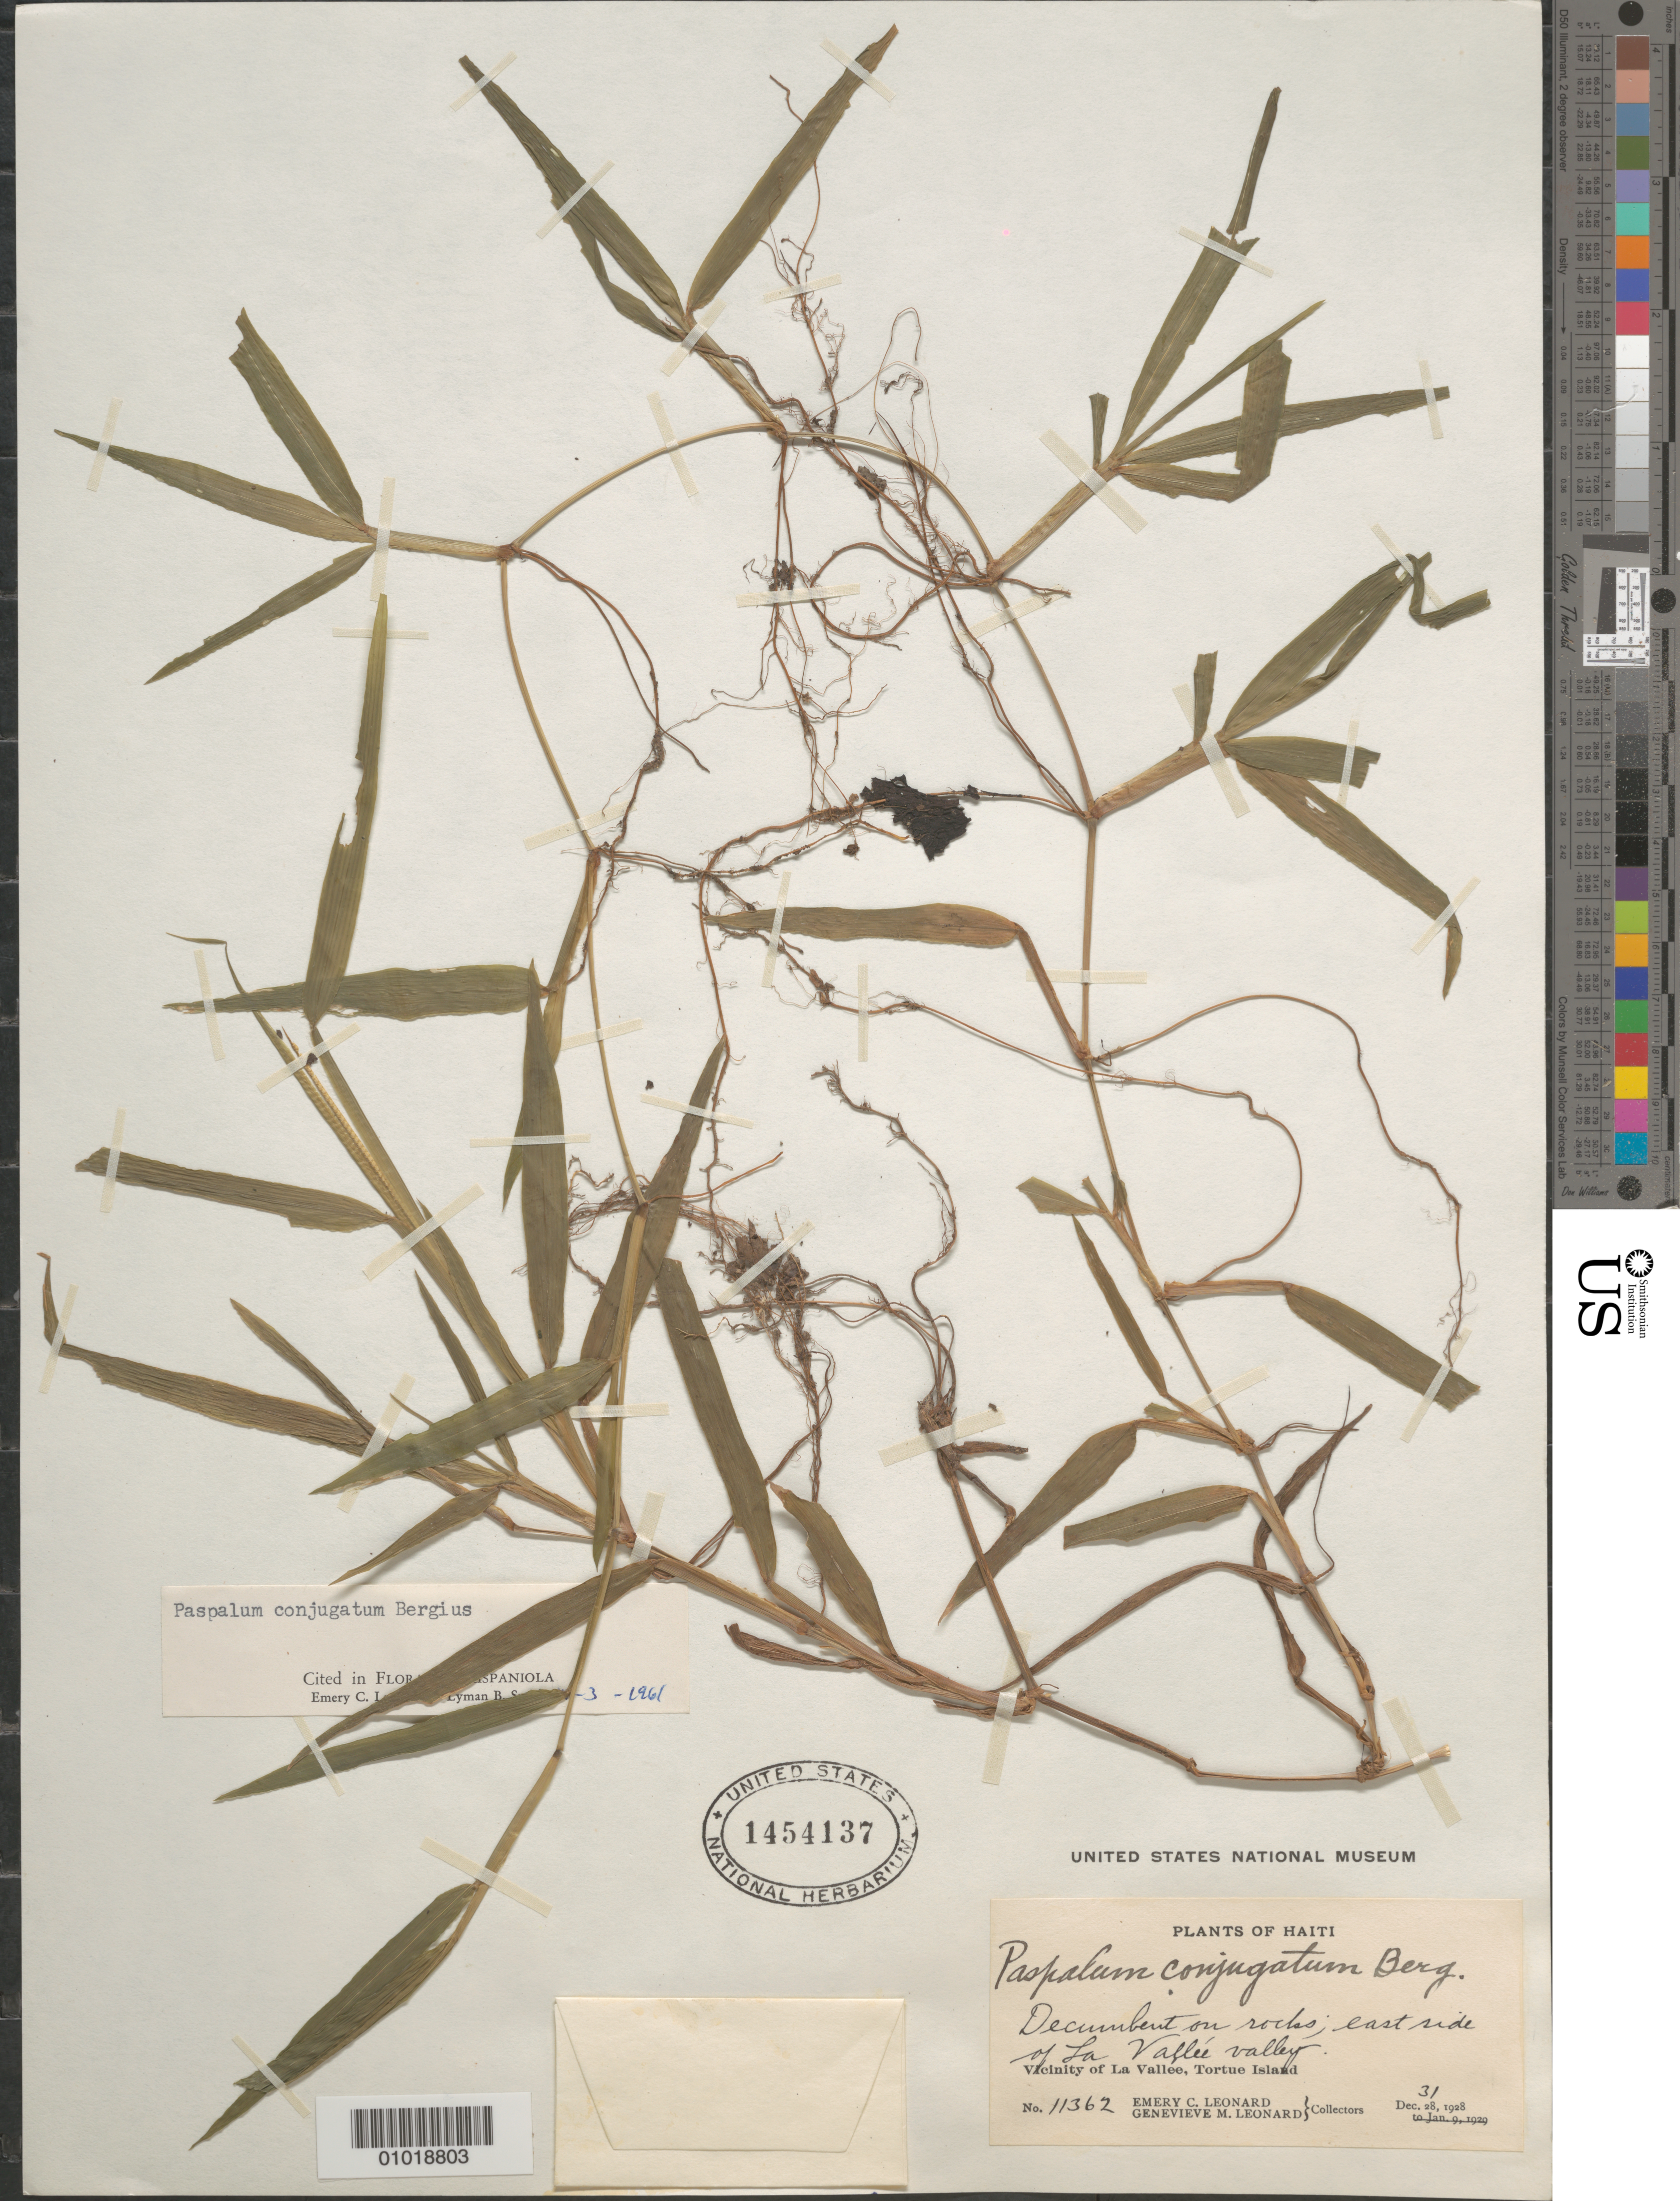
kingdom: Plantae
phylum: Tracheophyta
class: Liliopsida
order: Poales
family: Poaceae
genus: Paspalum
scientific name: Paspalum conjugatum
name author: P.J. Bergius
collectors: E. C. Leonard & G. M. Leonard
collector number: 11362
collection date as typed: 31 Dec 1928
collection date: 1928-12-31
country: Haiti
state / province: Nord-Óuest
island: Île de la Tortue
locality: Vic. of La Vallee, Tortue Island, E side of La Valle Valley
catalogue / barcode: US 1454137